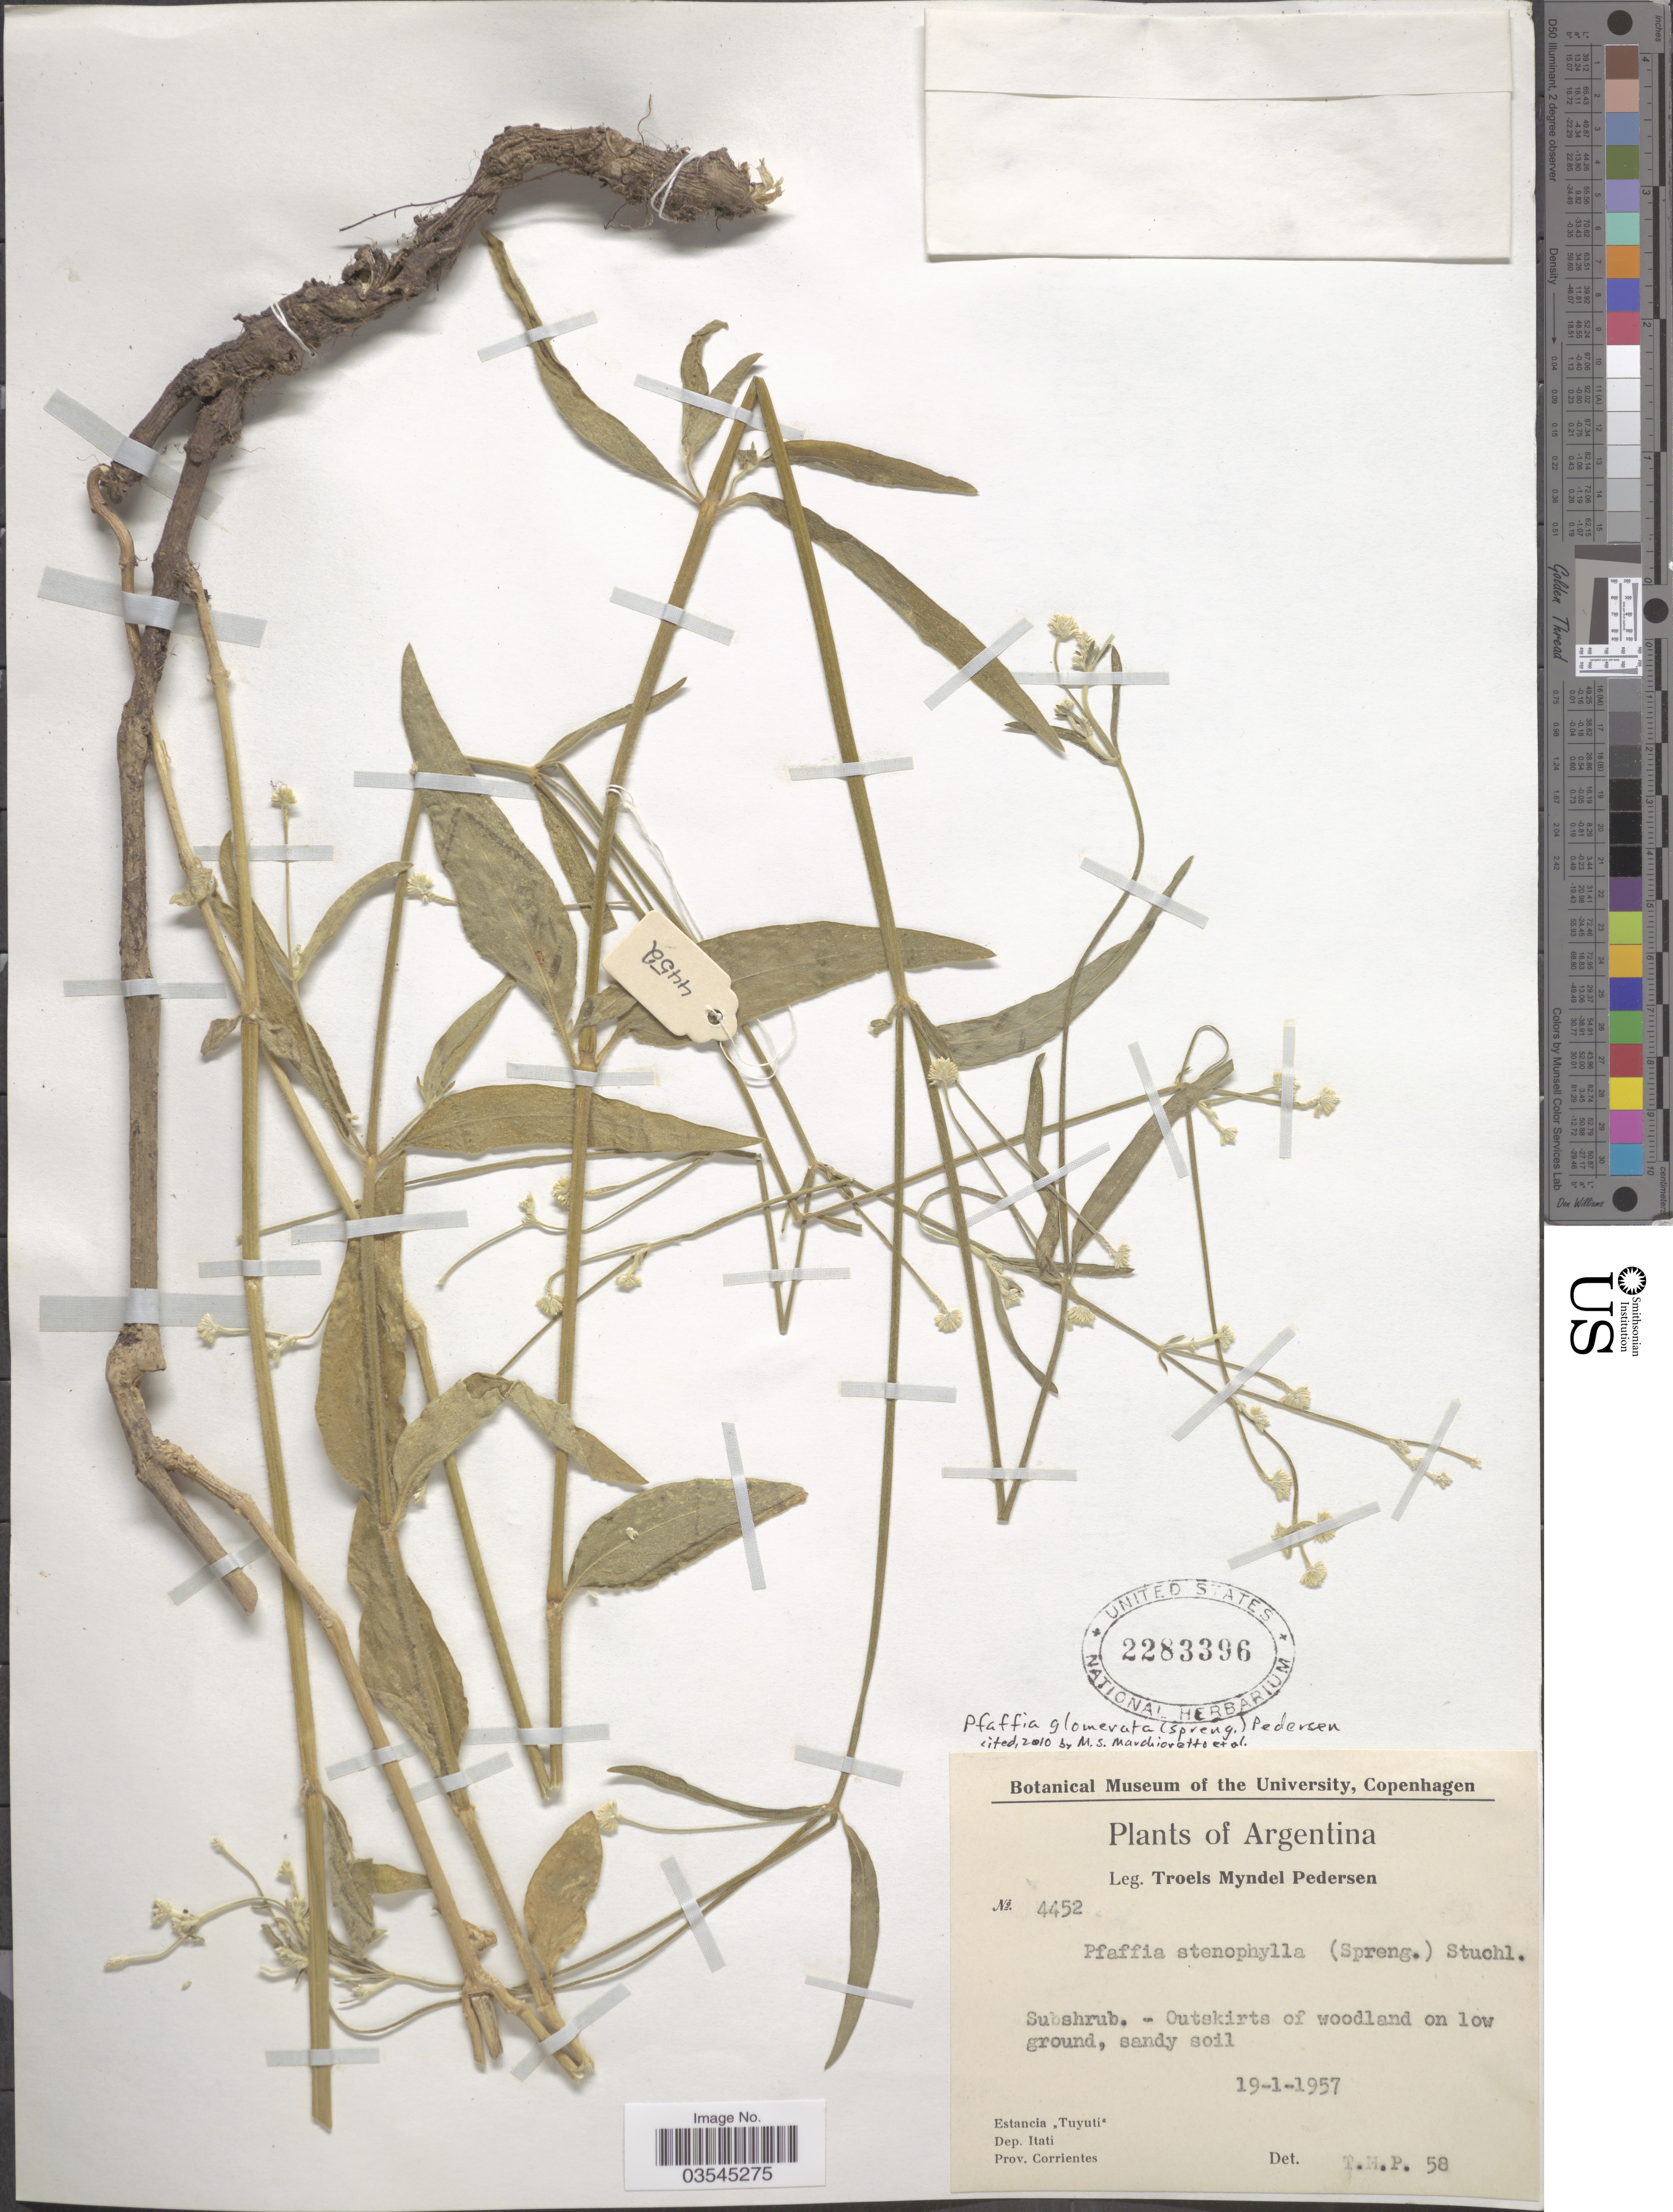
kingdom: Plantae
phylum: Tracheophyta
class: Magnoliopsida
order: Caryophyllales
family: Amaranthaceae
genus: Pfaffia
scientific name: Pfaffia glomerata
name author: (Spreng.) Pedersen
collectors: T. Pederson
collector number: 4452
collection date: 1957-01-19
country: Argentina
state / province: Corrientes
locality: Estancia "Tuyutí" Dep. Itati.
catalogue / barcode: US 2283396